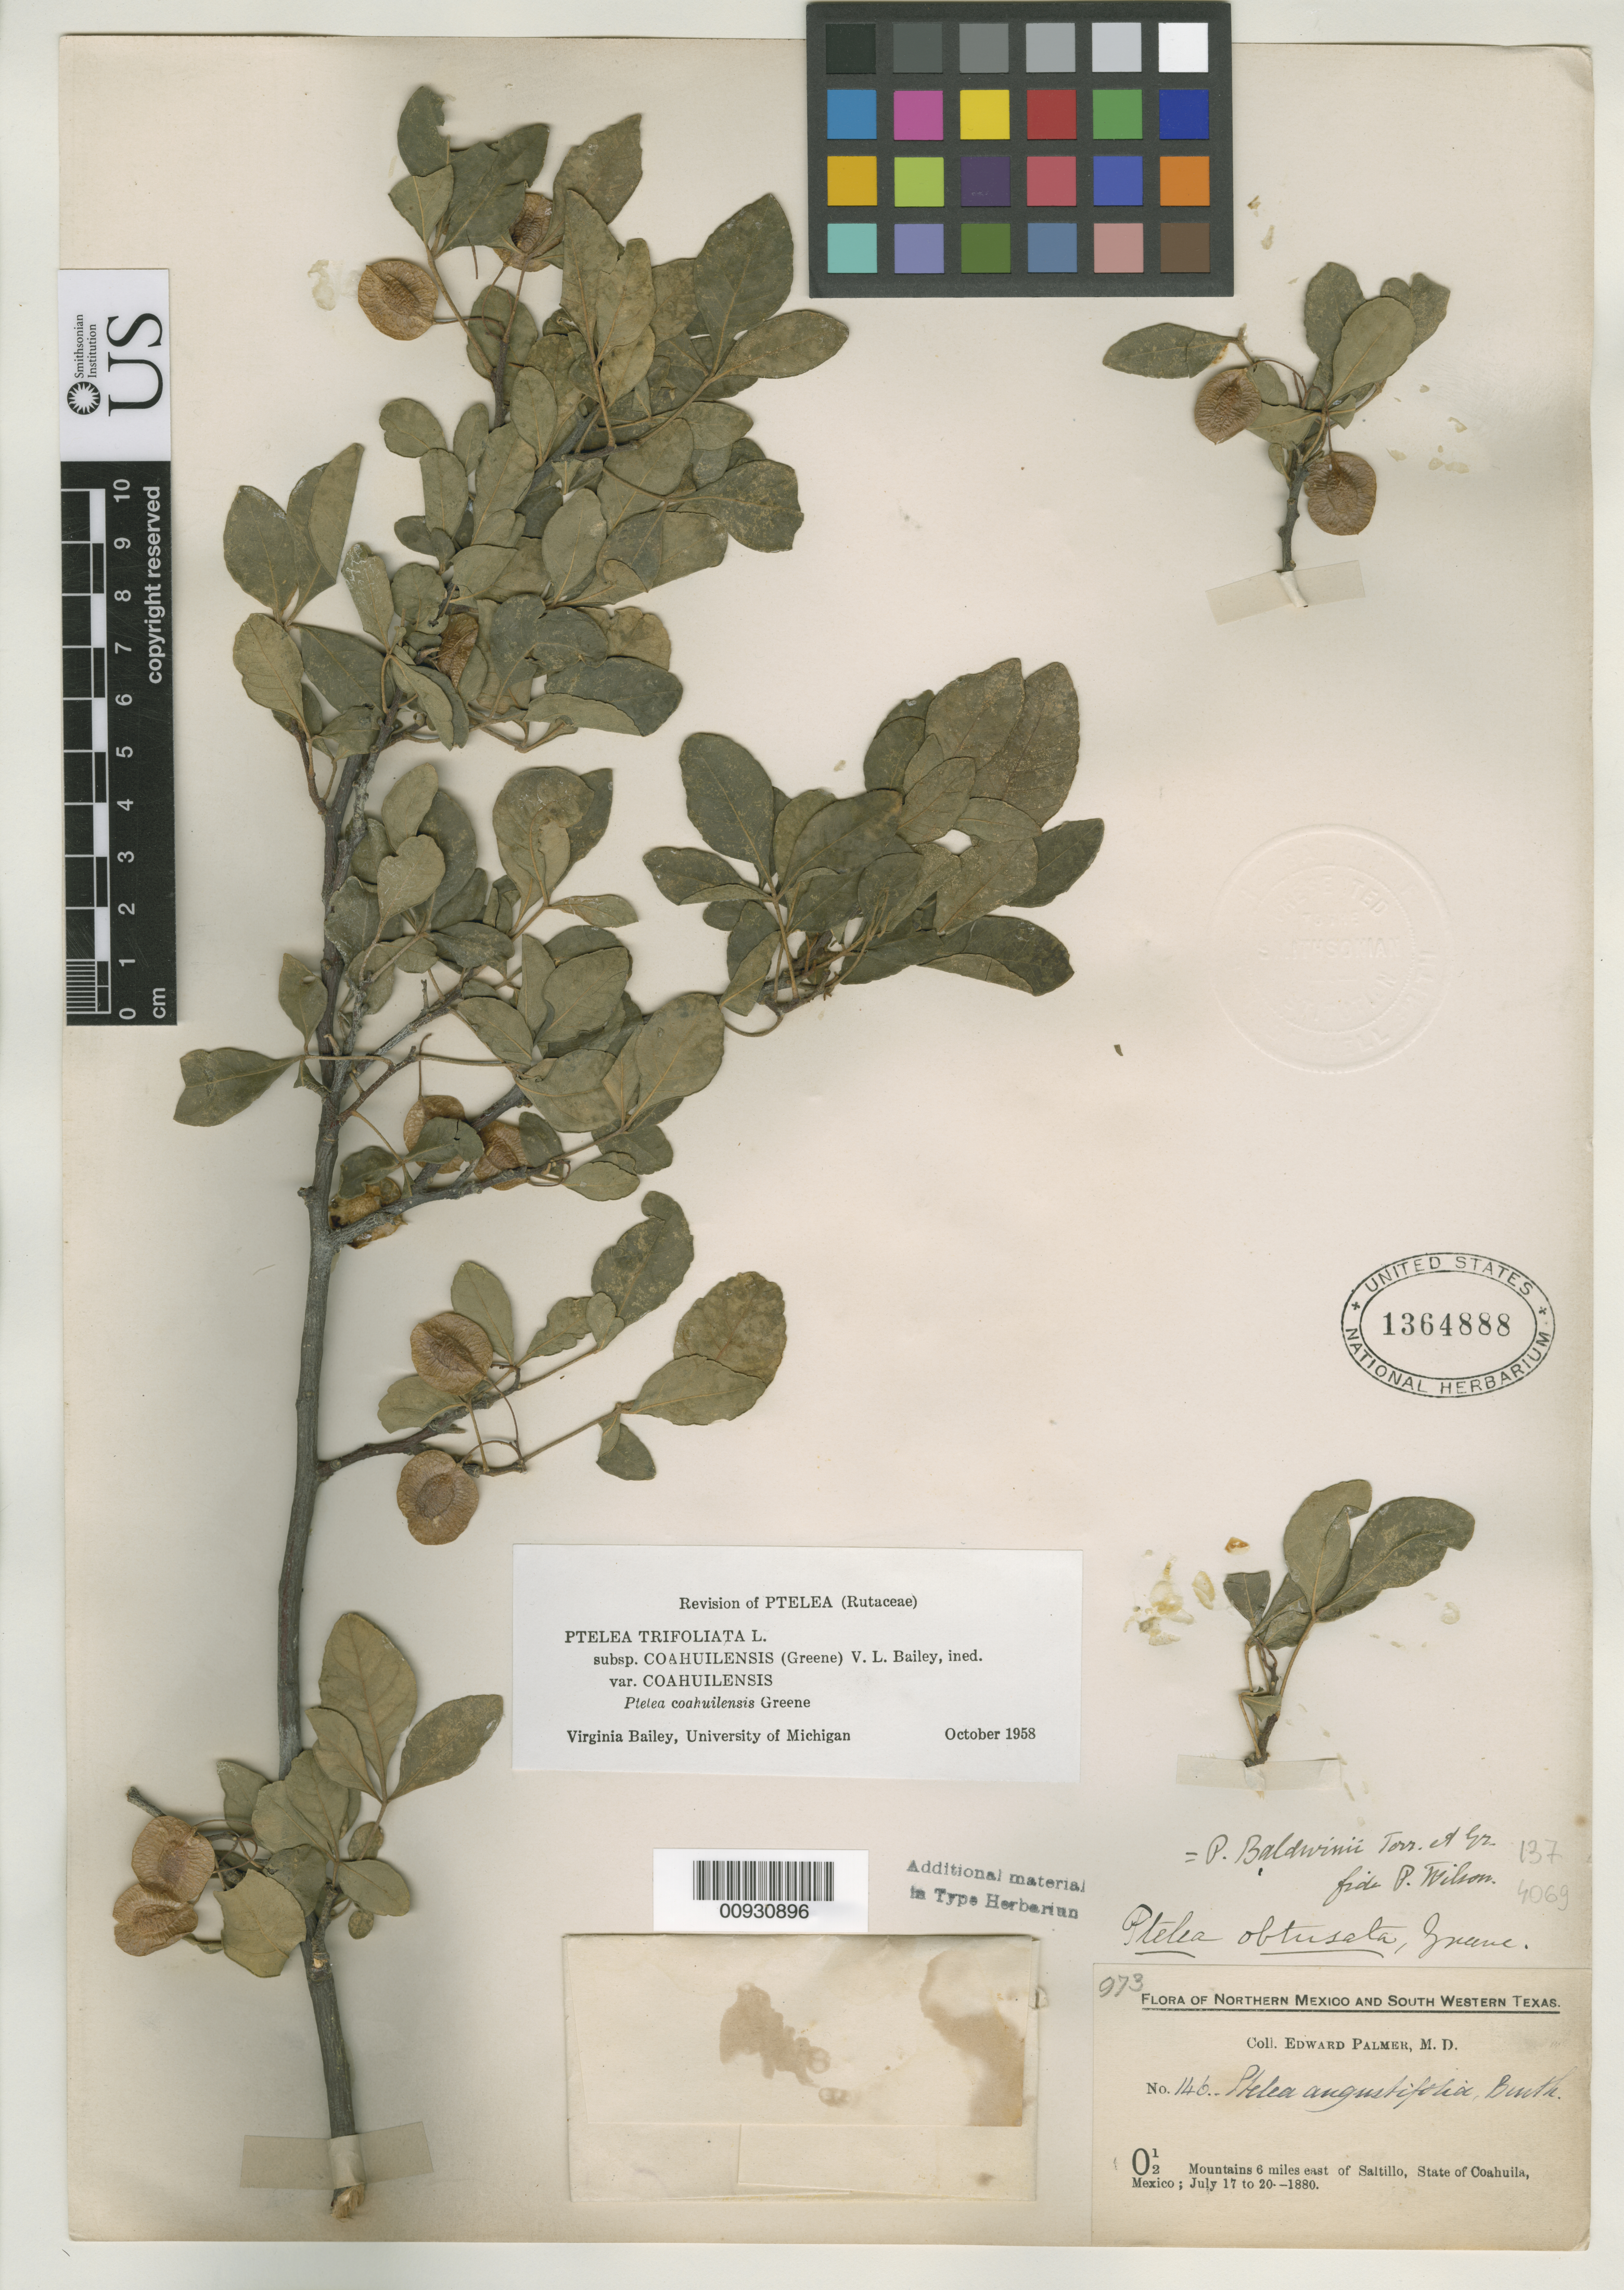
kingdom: Plantae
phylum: Tracheophyta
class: Magnoliopsida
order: Sapindales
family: Rutaceae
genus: Ptelea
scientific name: Ptelea obtusata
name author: Greene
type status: Isotype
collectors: E. Palmer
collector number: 146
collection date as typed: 17 Jul 1880 to 20 Jul 1880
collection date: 1880-07-17/1880-07-20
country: Mexico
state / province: Coahuila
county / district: Saltillo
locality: Mountains 6 miles E of Saltillo.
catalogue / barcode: US 1364888